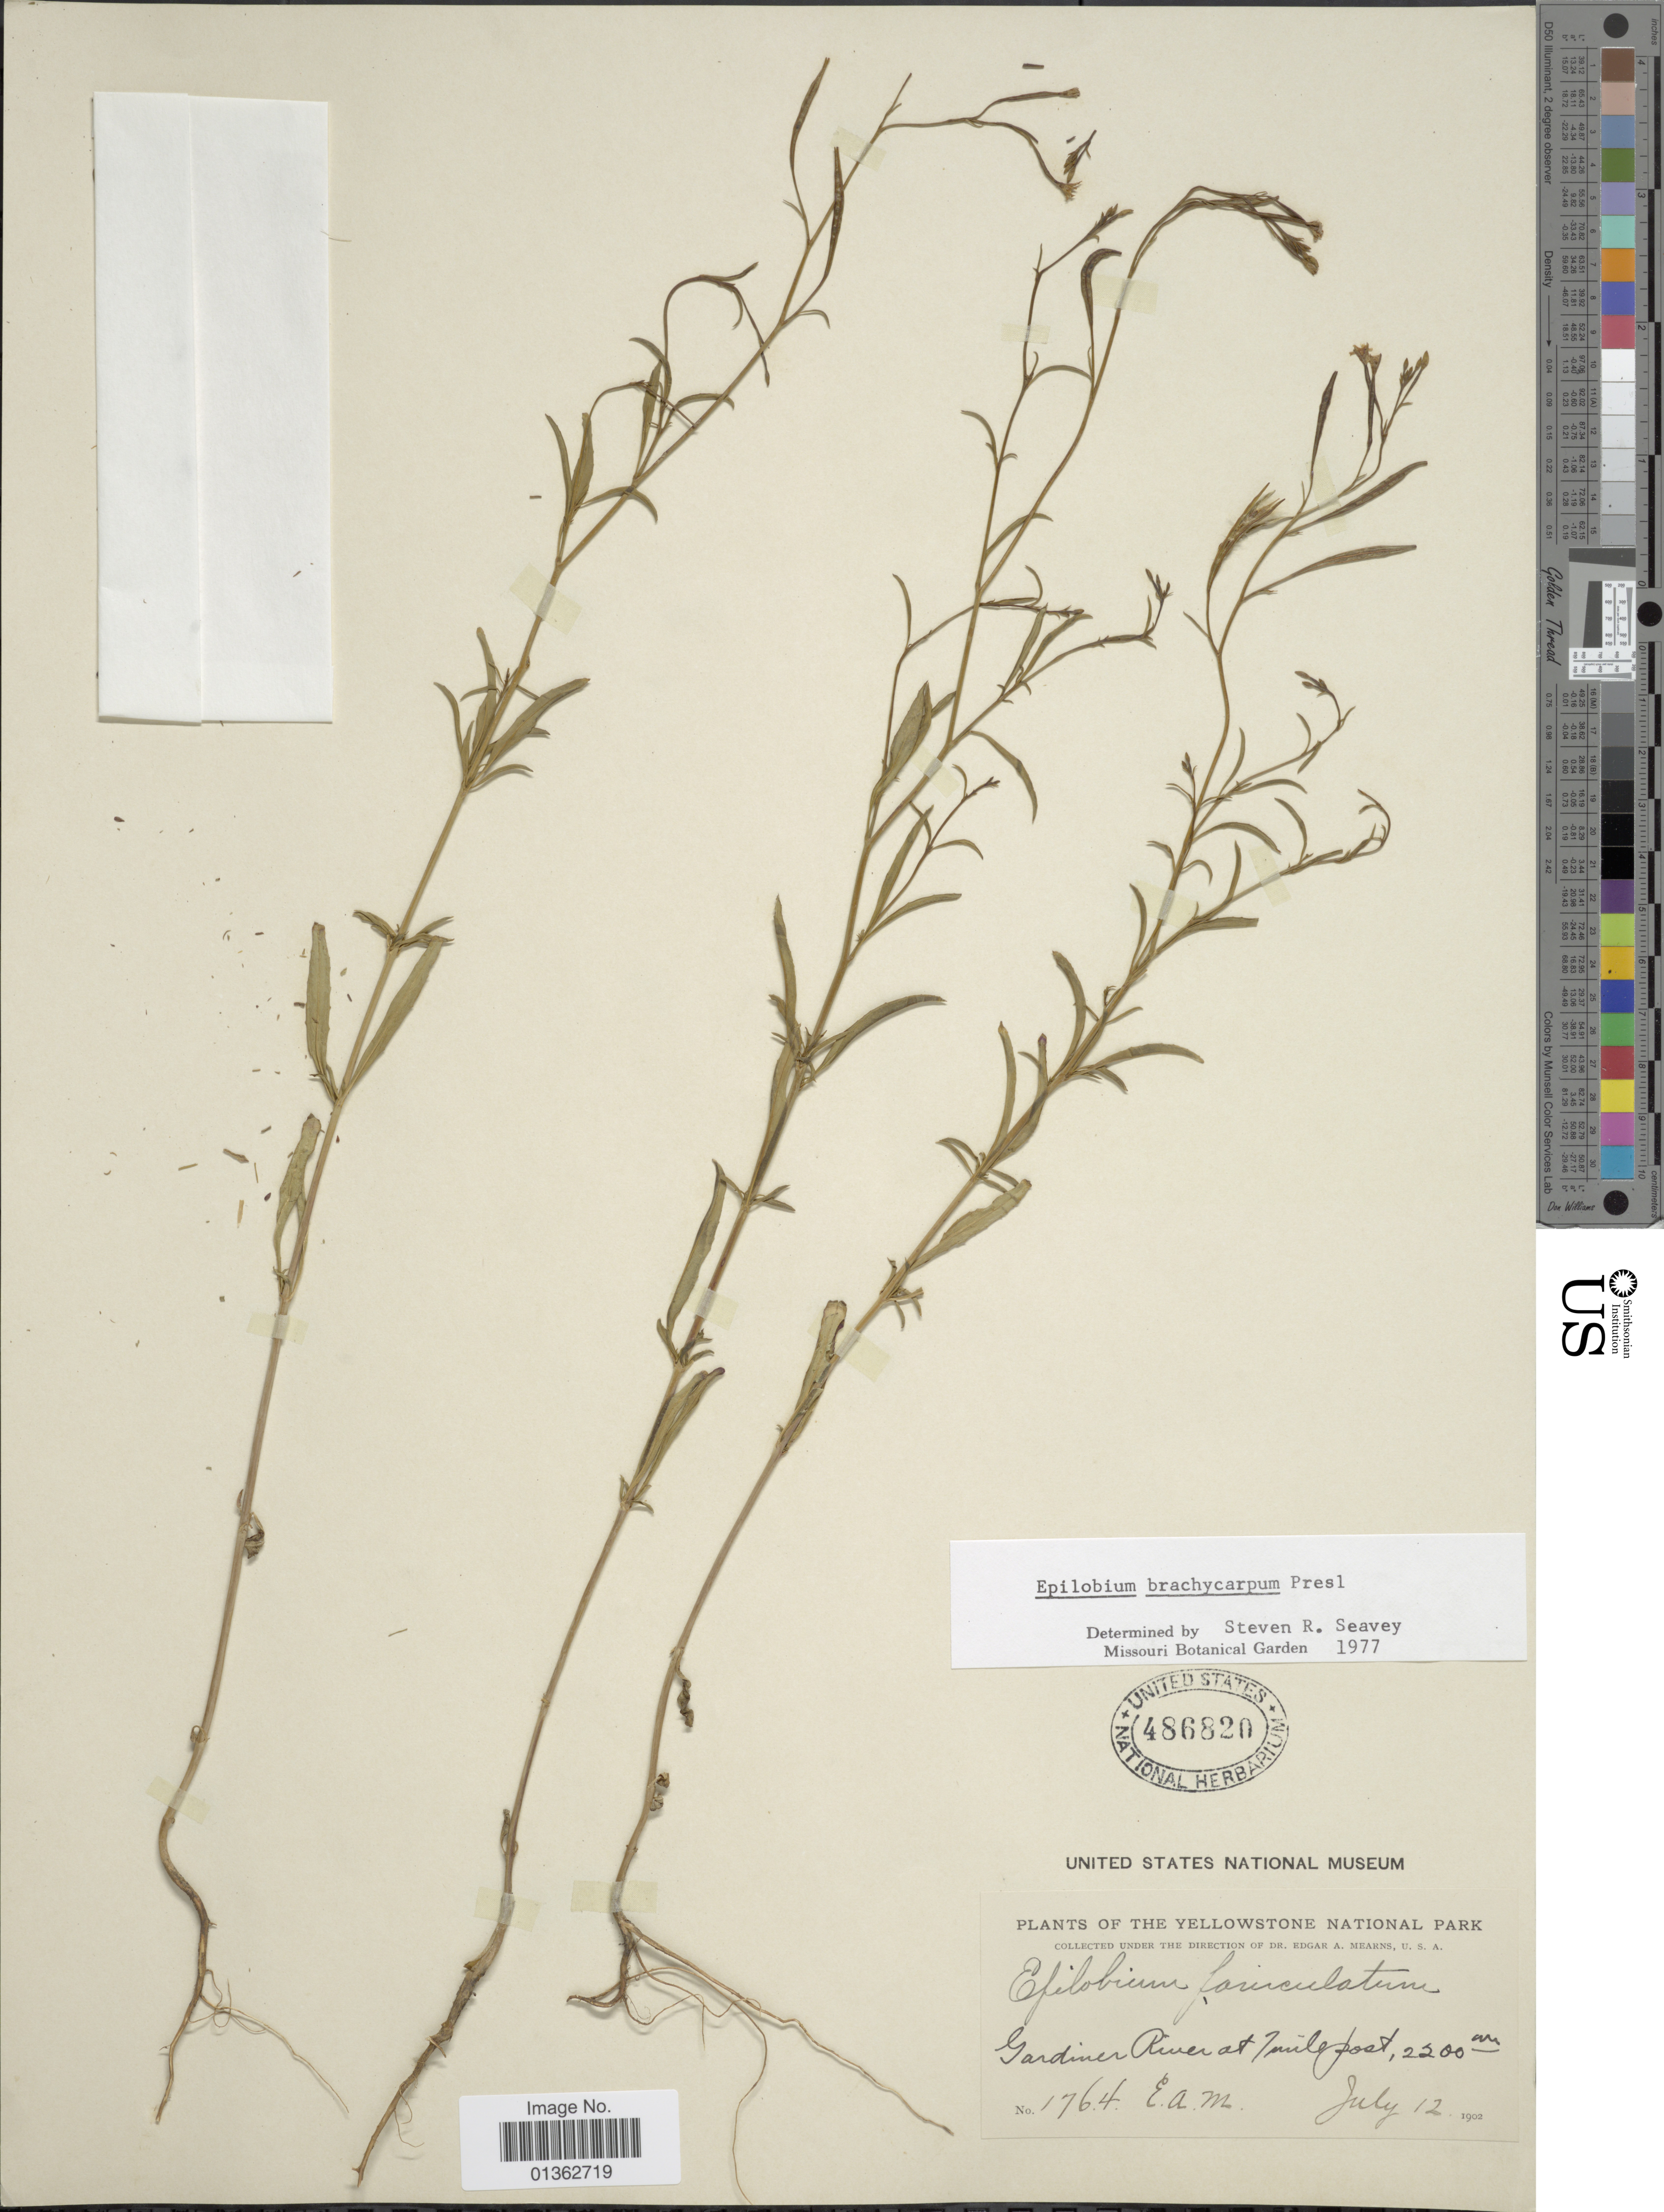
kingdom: Plantae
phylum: Tracheophyta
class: Magnoliopsida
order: Myrtales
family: Onagraceae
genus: Epilobium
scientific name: Epilobium brachycarpum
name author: C. Presl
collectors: E. A. Mearns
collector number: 1764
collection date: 1902-07-12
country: United States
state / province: Montana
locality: Yellowstone National Park. Gardiner River at 7 mile post.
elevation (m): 2200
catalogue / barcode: US 486820